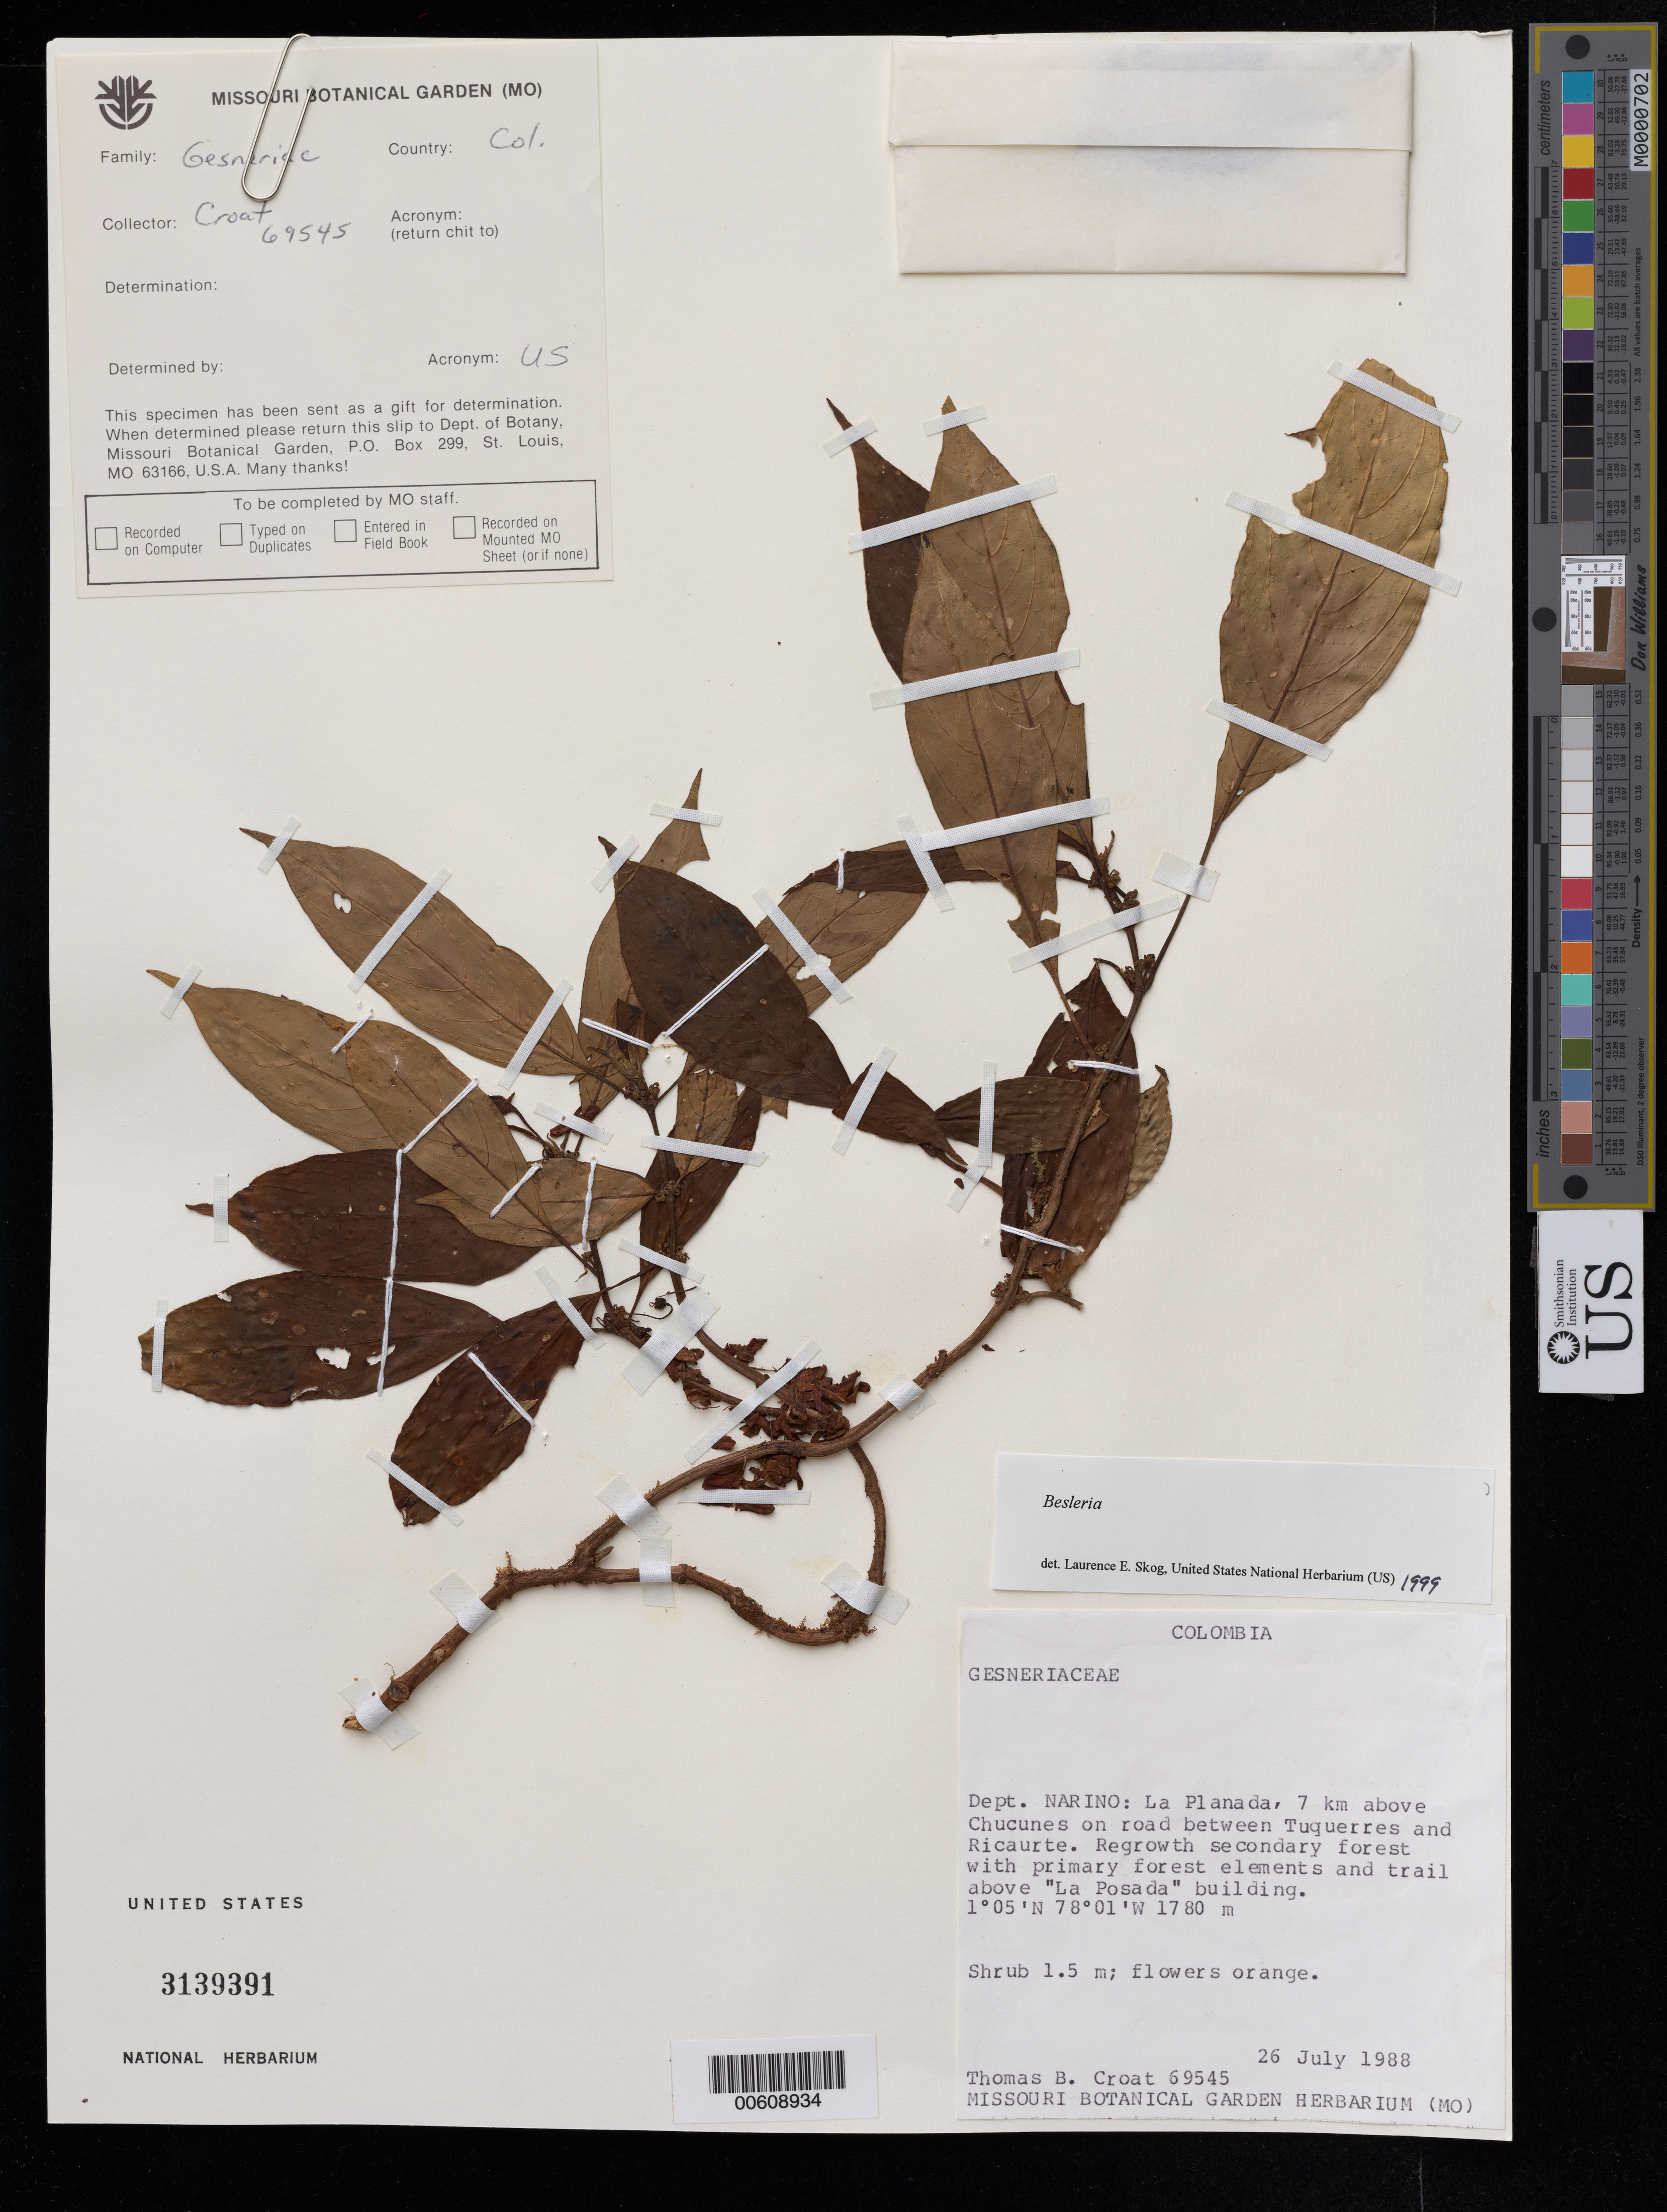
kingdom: Plantae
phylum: Tracheophyta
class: Magnoliopsida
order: Lamiales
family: Gesneriaceae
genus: Besleria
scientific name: Besleria sp.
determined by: Skog, Laurence E.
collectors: T. B. Croat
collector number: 69545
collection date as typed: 26 Jul 1988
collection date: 1988-07-26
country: Colombia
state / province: Nariño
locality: Nariño: Ricaurte. La Planada, 7 km above Chucunes on road between Tuquerres and Ricaurte; above "La Posada" building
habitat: Regrowth secondary forest with primary forest elements and trail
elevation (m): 1780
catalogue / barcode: US 3139391